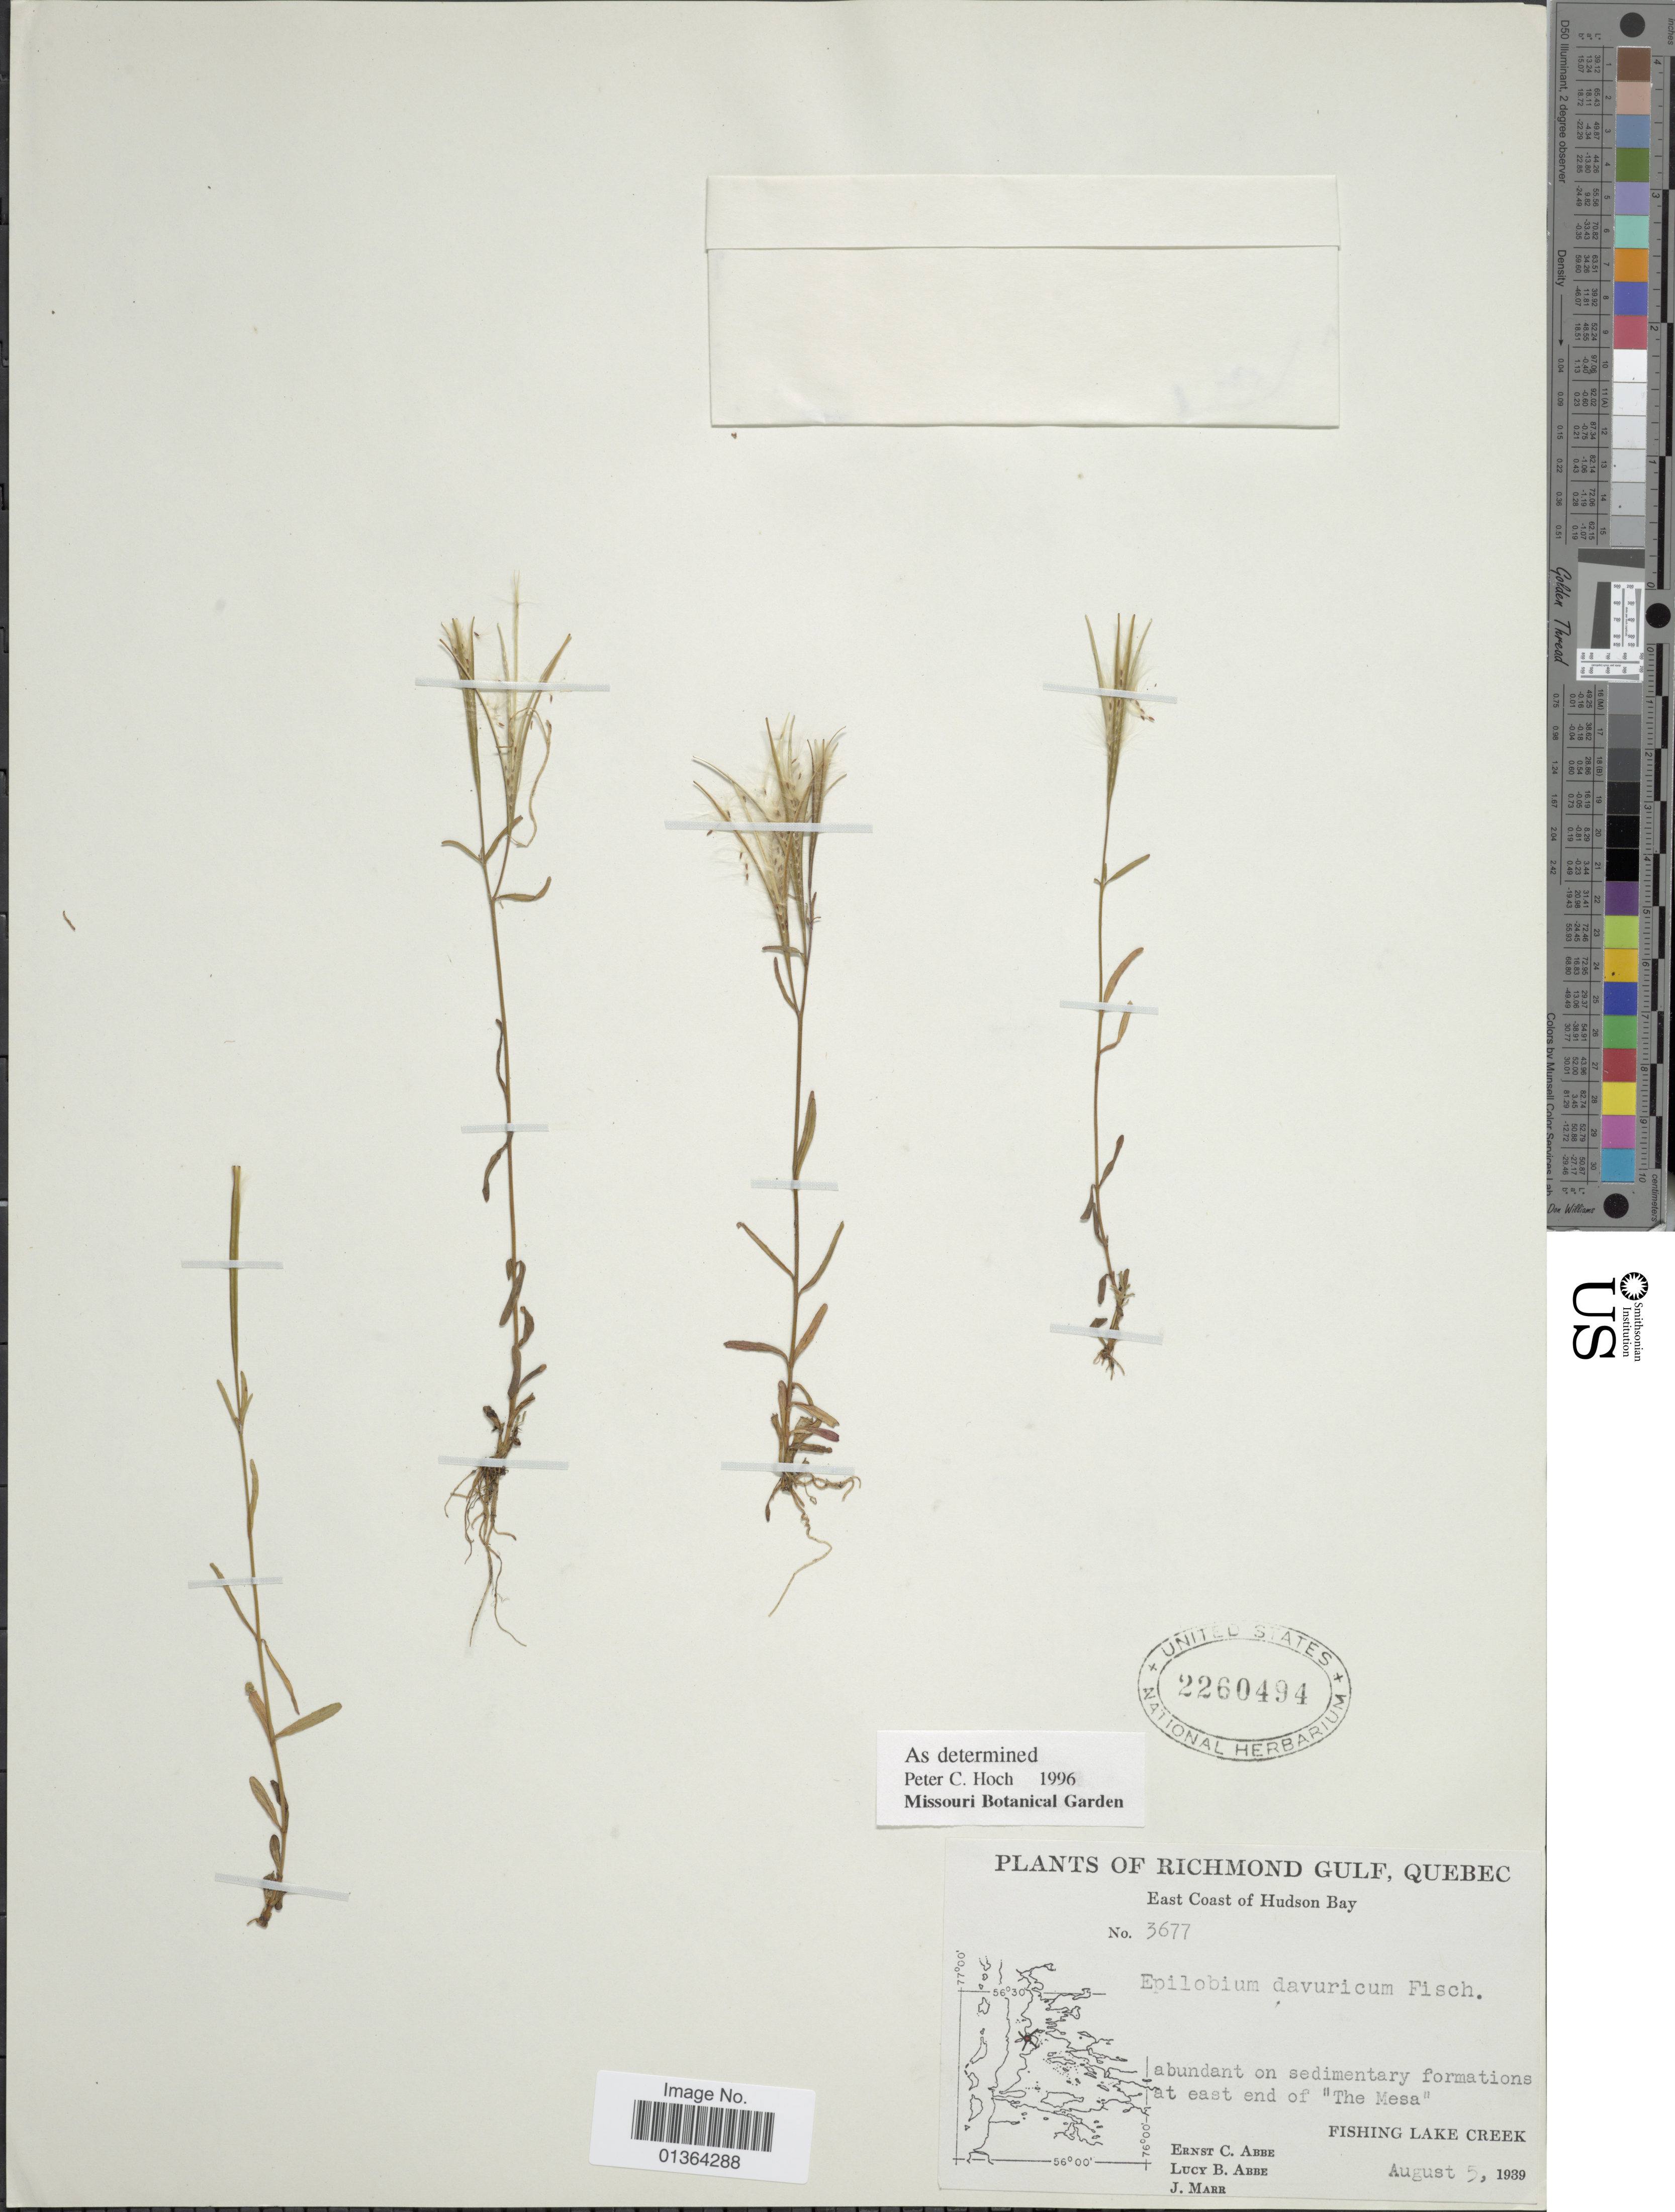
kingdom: Plantae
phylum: Tracheophyta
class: Magnoliopsida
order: Myrtales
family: Onagraceae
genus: Epilobium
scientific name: Epilobium davuricum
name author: Fisch. ex Hornem.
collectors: E. C. Abbe, L. B. Abbe & J. Marr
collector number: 3677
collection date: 1939-08-05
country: Canada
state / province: Quebec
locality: Richmond Gulf. East Coast of Hudson Bay. Fishing Lake Creek.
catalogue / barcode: US 2260494